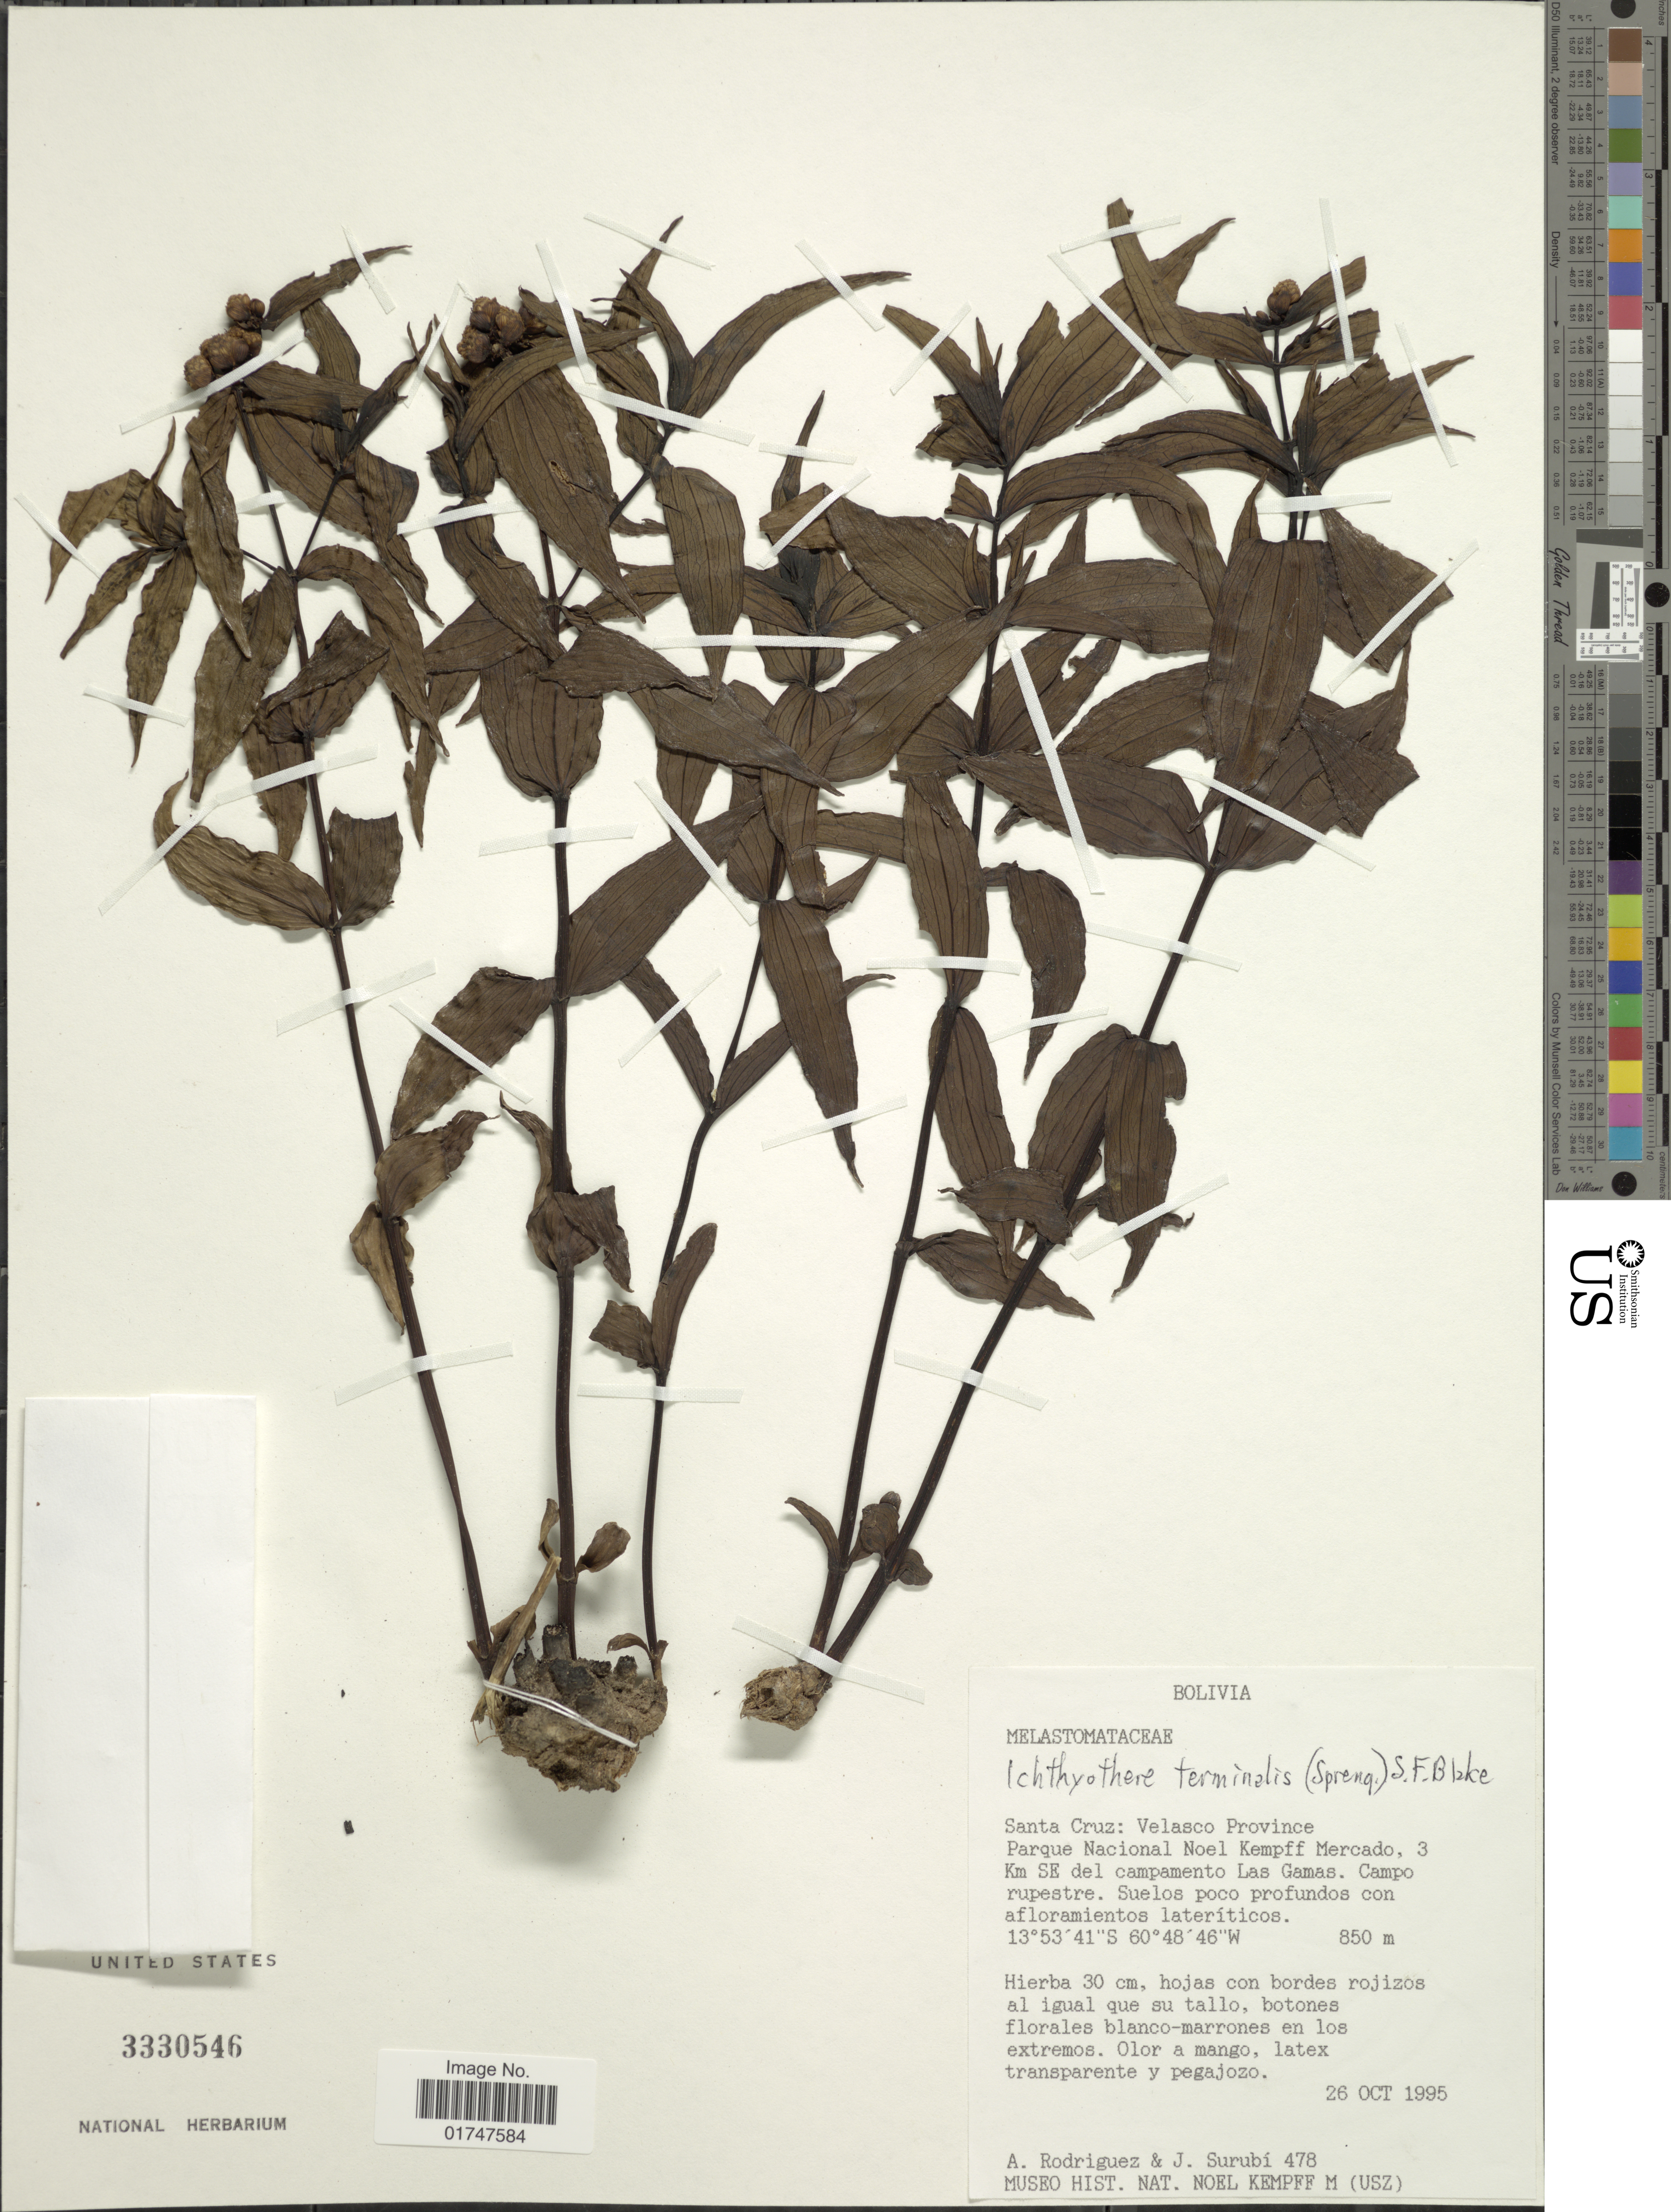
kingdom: Plantae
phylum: Tracheophyta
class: Magnoliopsida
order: Asterales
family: Asteraceae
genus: Ichthyothere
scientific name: Ichthyothere terminalis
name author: (Spreng.) S.F. Blake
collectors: A. Rodriguez & J. Surubí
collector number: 478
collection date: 1995-10-26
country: Bolivia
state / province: Santa Cruz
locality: Santa Cruz: Velasco Province. Parque Nacional Noel Kempff Mercado, 3 Km SE del campamento Las Gamas. Campo rupestre. Suelos poco profundos con alforamientos lateríticos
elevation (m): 850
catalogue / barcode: US 3330546